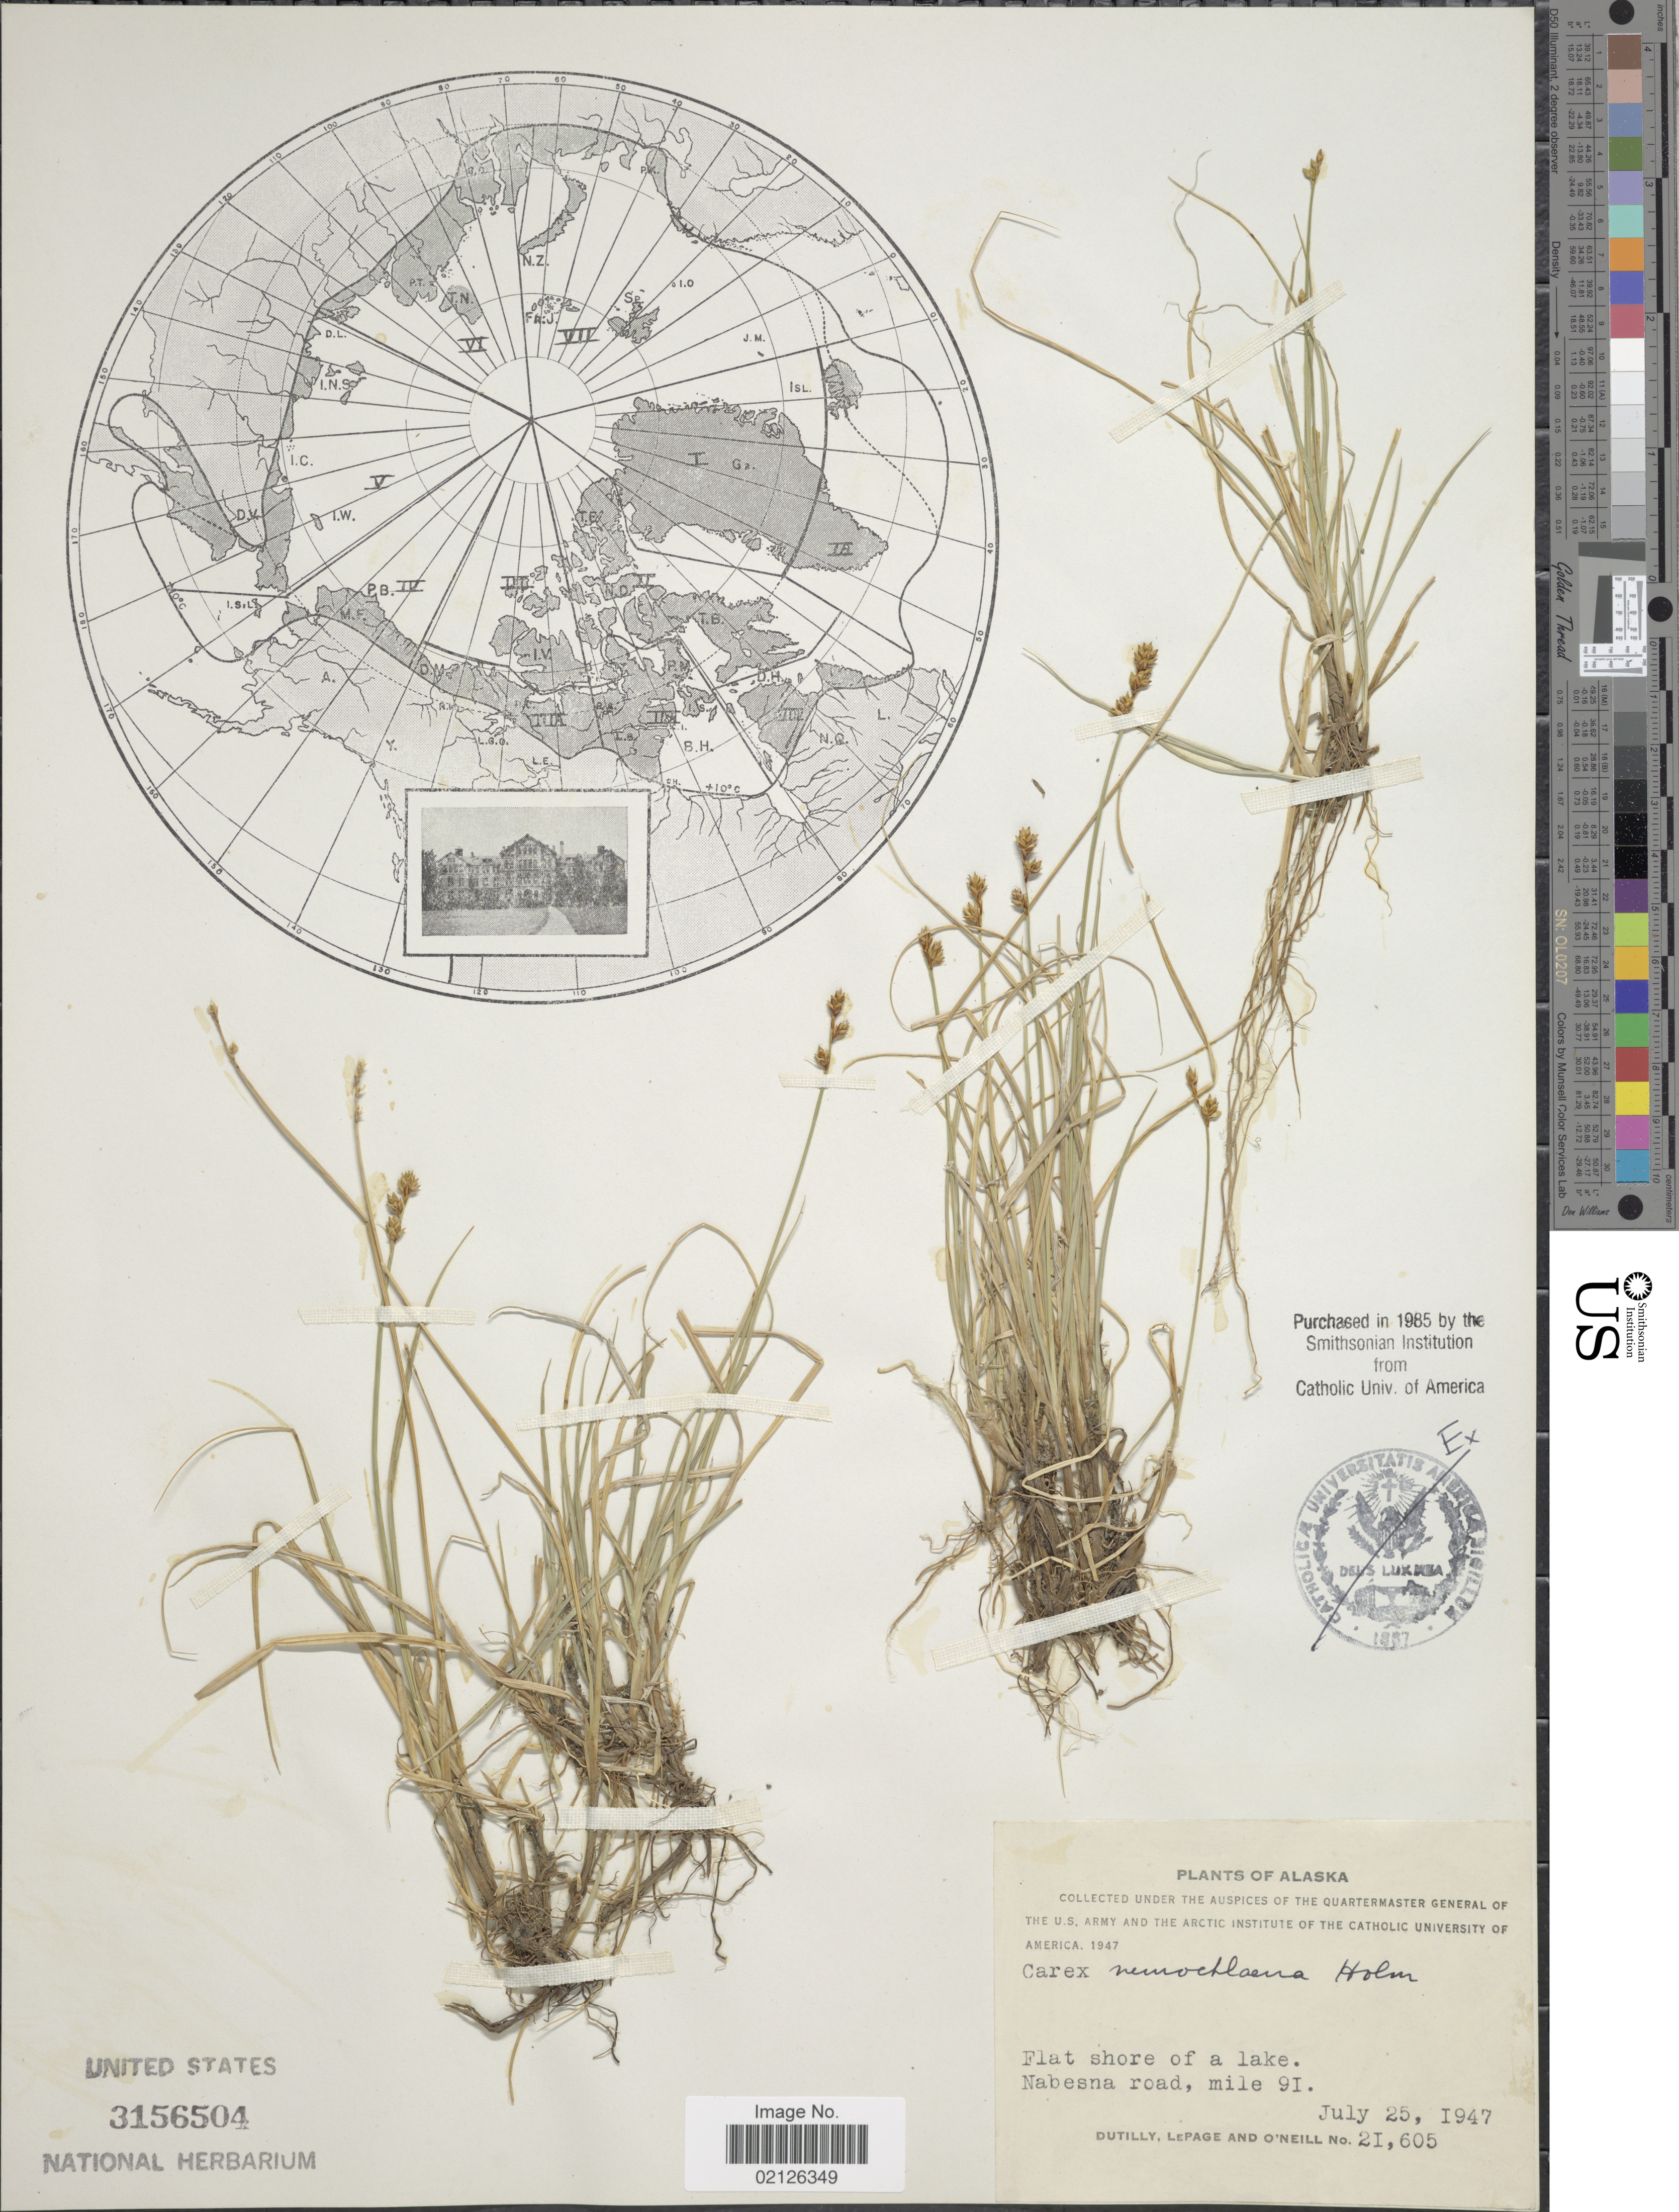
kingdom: Plantae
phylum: Tracheophyta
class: Liliopsida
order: Poales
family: Cyperaceae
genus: Carex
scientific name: Carex marina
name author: Dewey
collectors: -. Dutilly, -. LePage & O' Neill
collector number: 21605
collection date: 1947-07-25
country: United States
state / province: Alaska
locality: Flat shore of a lake. Nabesna road, mile 91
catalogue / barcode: US 3156504